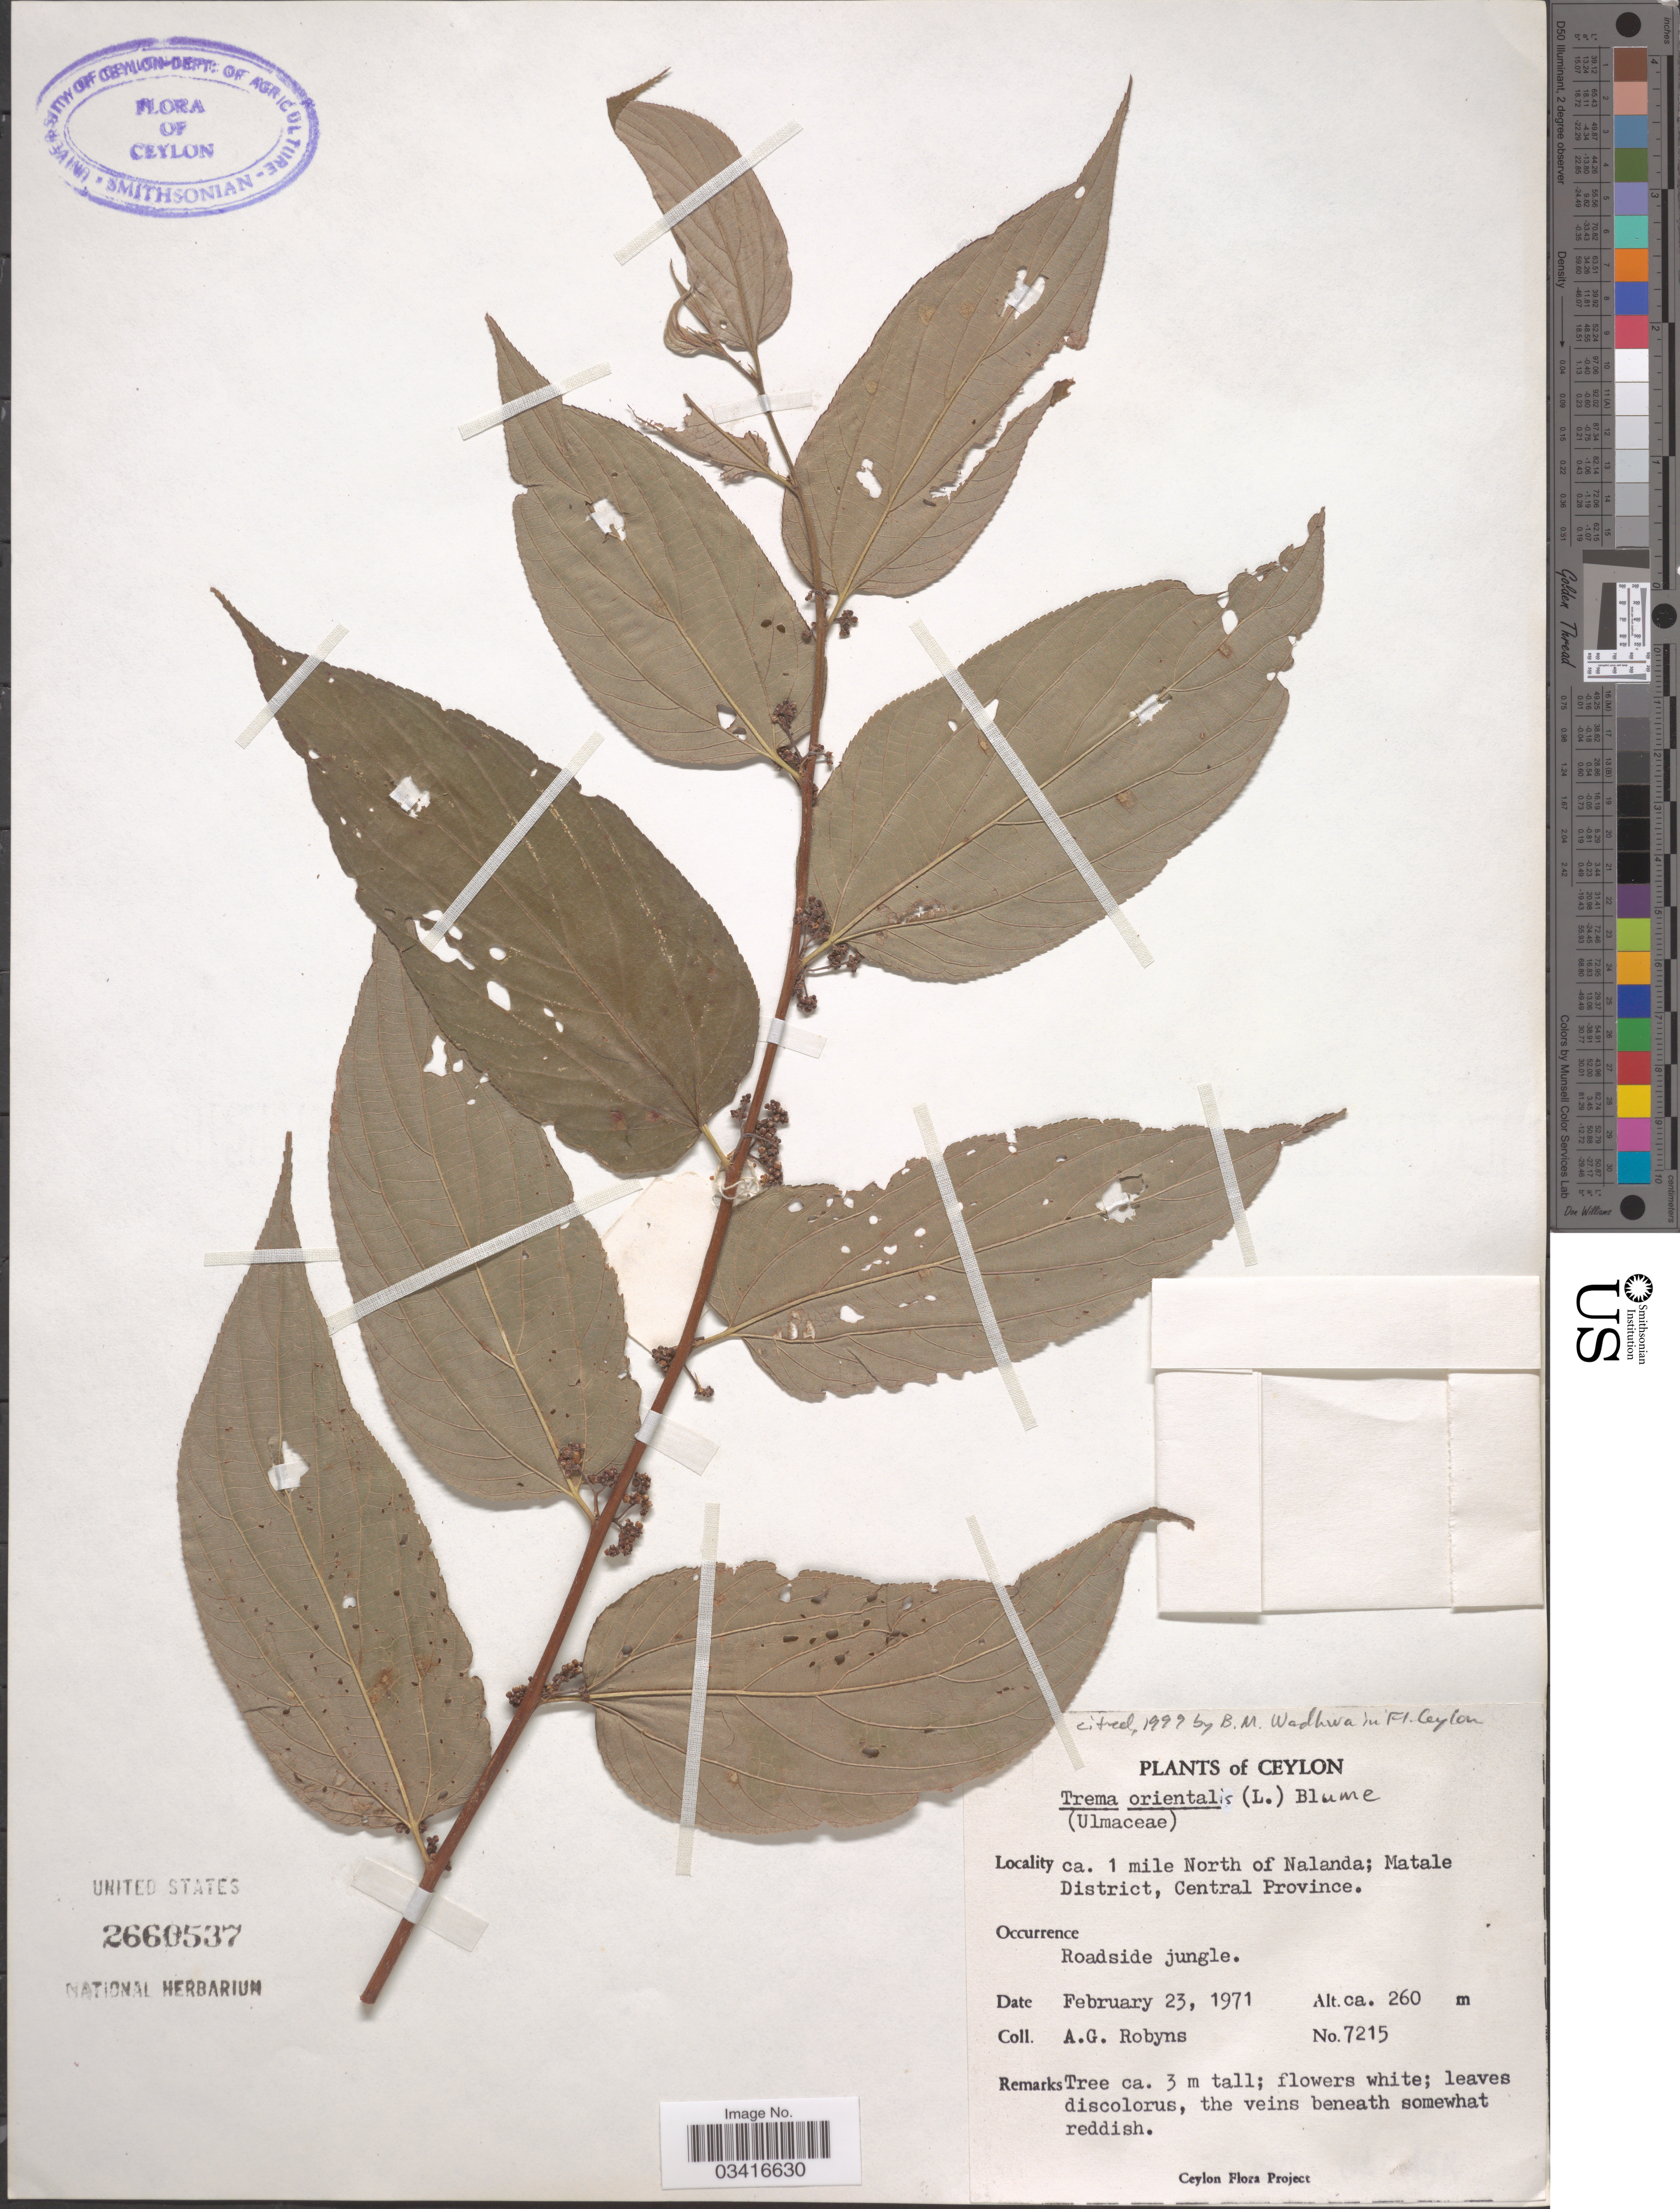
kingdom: Plantae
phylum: Tracheophyta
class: Magnoliopsida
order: Rosales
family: Cannabaceae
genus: Trema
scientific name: Trema orientale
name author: (L.) Blume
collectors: A. Robyns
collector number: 7215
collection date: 1971-02-23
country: Sri Lanka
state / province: Central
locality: Ceylon. ca. 1 mile North of Nalanda; Matale District.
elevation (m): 260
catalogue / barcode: US 2660537